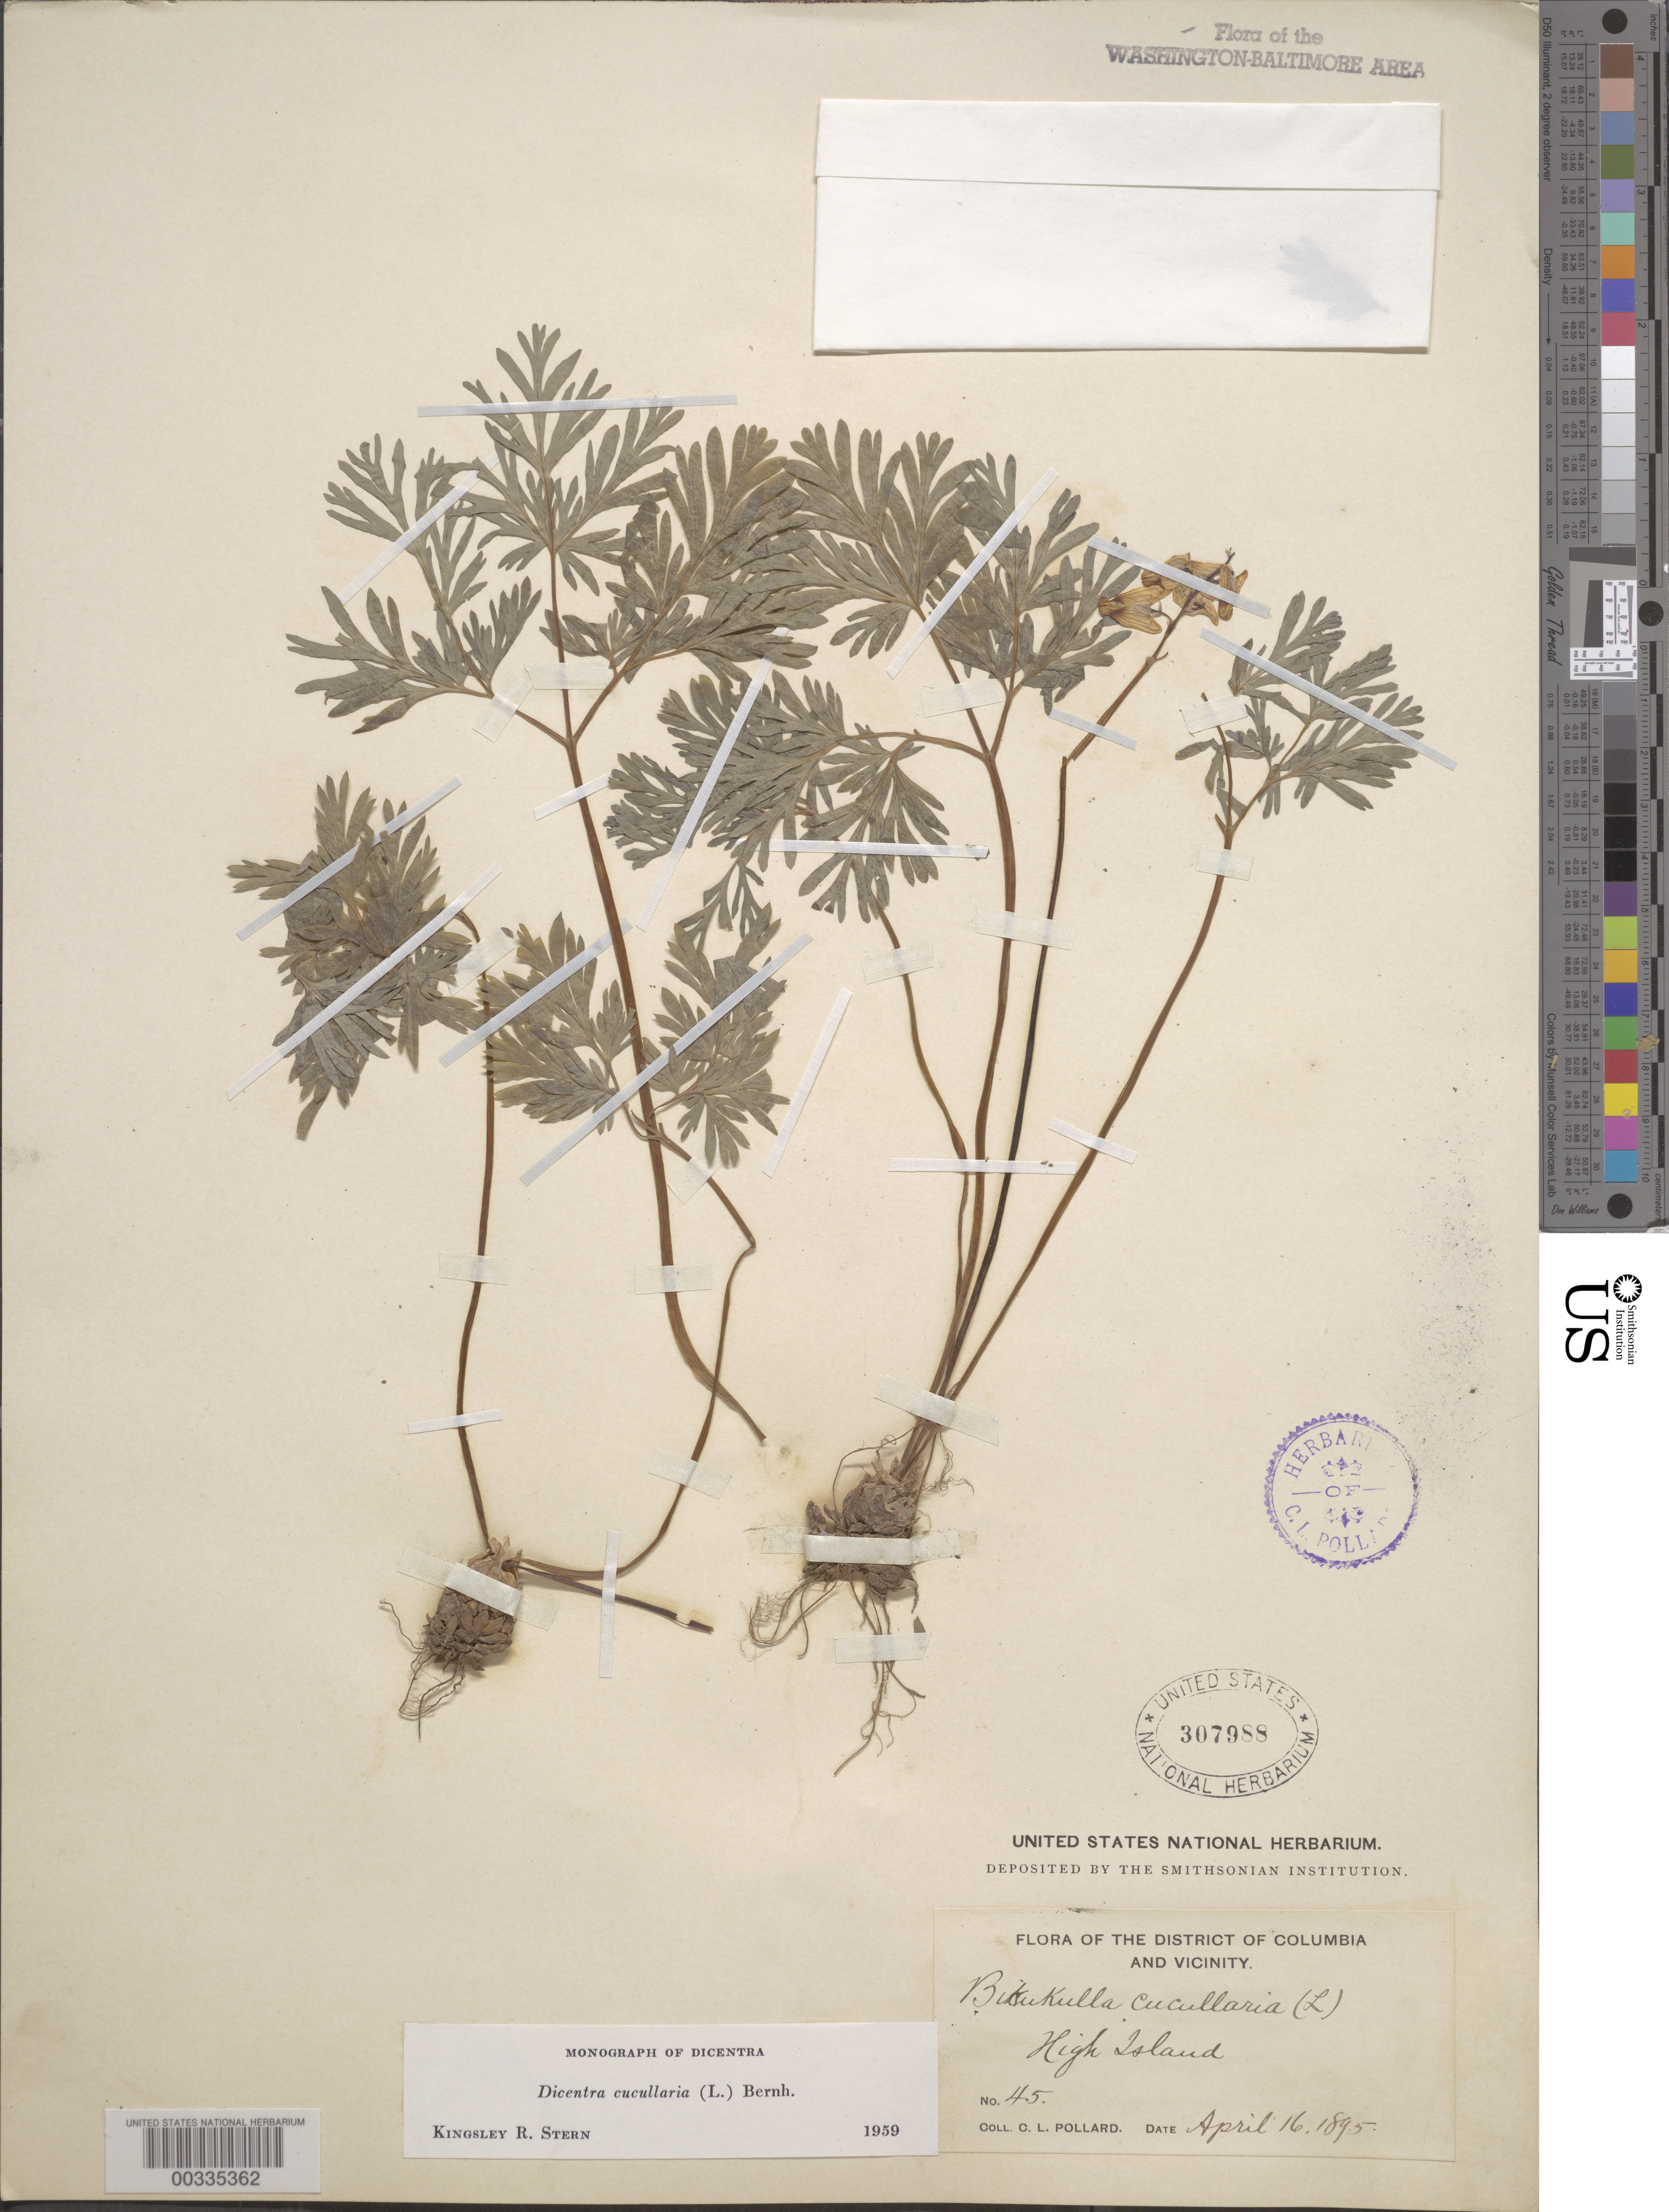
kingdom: Plantae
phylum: Tracheophyta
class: Magnoliopsida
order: Ranunculales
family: Papaveraceae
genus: Dicentra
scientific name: Dicentra cucullaria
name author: (L.) Bernh.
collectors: C. L. Pollard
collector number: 45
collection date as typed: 16 Apr 1895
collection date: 1895-04-16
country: United States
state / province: Maryland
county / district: Montgomery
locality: High Island C. & O. Canal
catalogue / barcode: US 307988